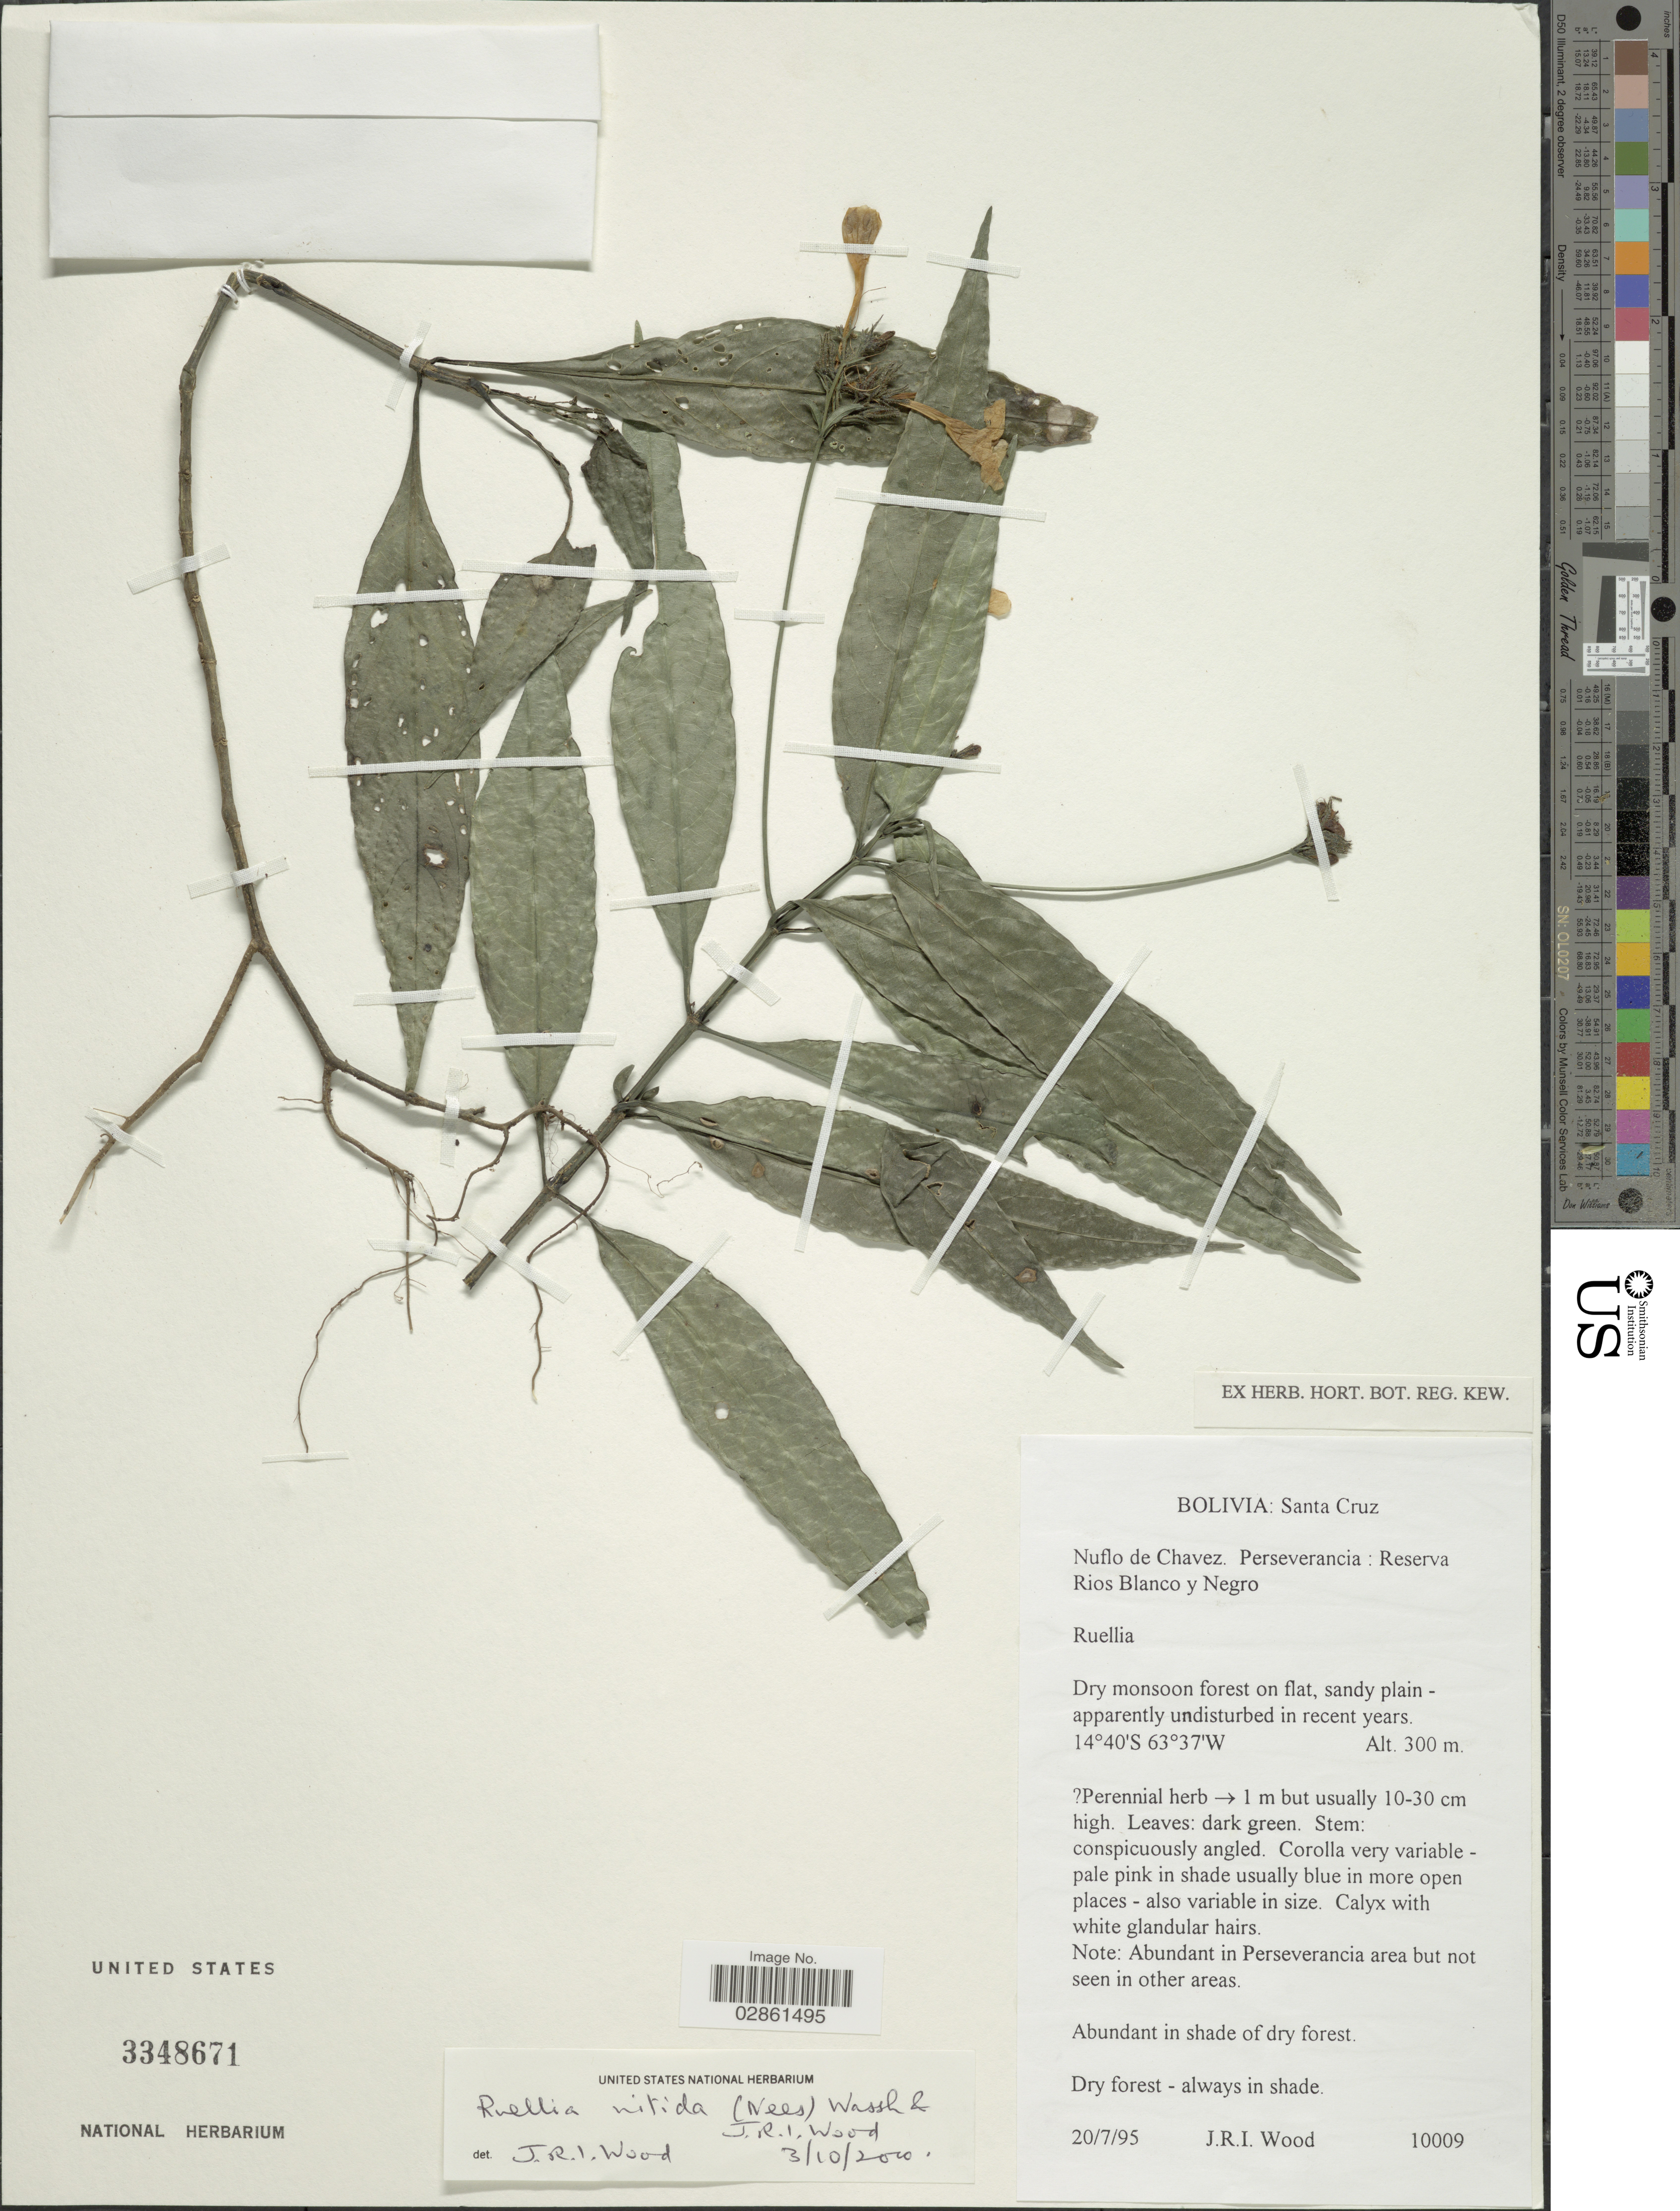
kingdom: Plantae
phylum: Tracheophyta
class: Magnoliopsida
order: Lamiales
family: Acanthaceae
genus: Ruellia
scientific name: Ruellia nitida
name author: (Nees) Wassh. & J.R.I. Wood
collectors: J. R. I. Wood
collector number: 10009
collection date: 1995-07-20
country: Bolivia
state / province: Santa Cruz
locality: Nuflo de Chavez. Perseverancia : Reserva Rios Blanco y Negro.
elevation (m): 300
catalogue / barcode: US 3348671